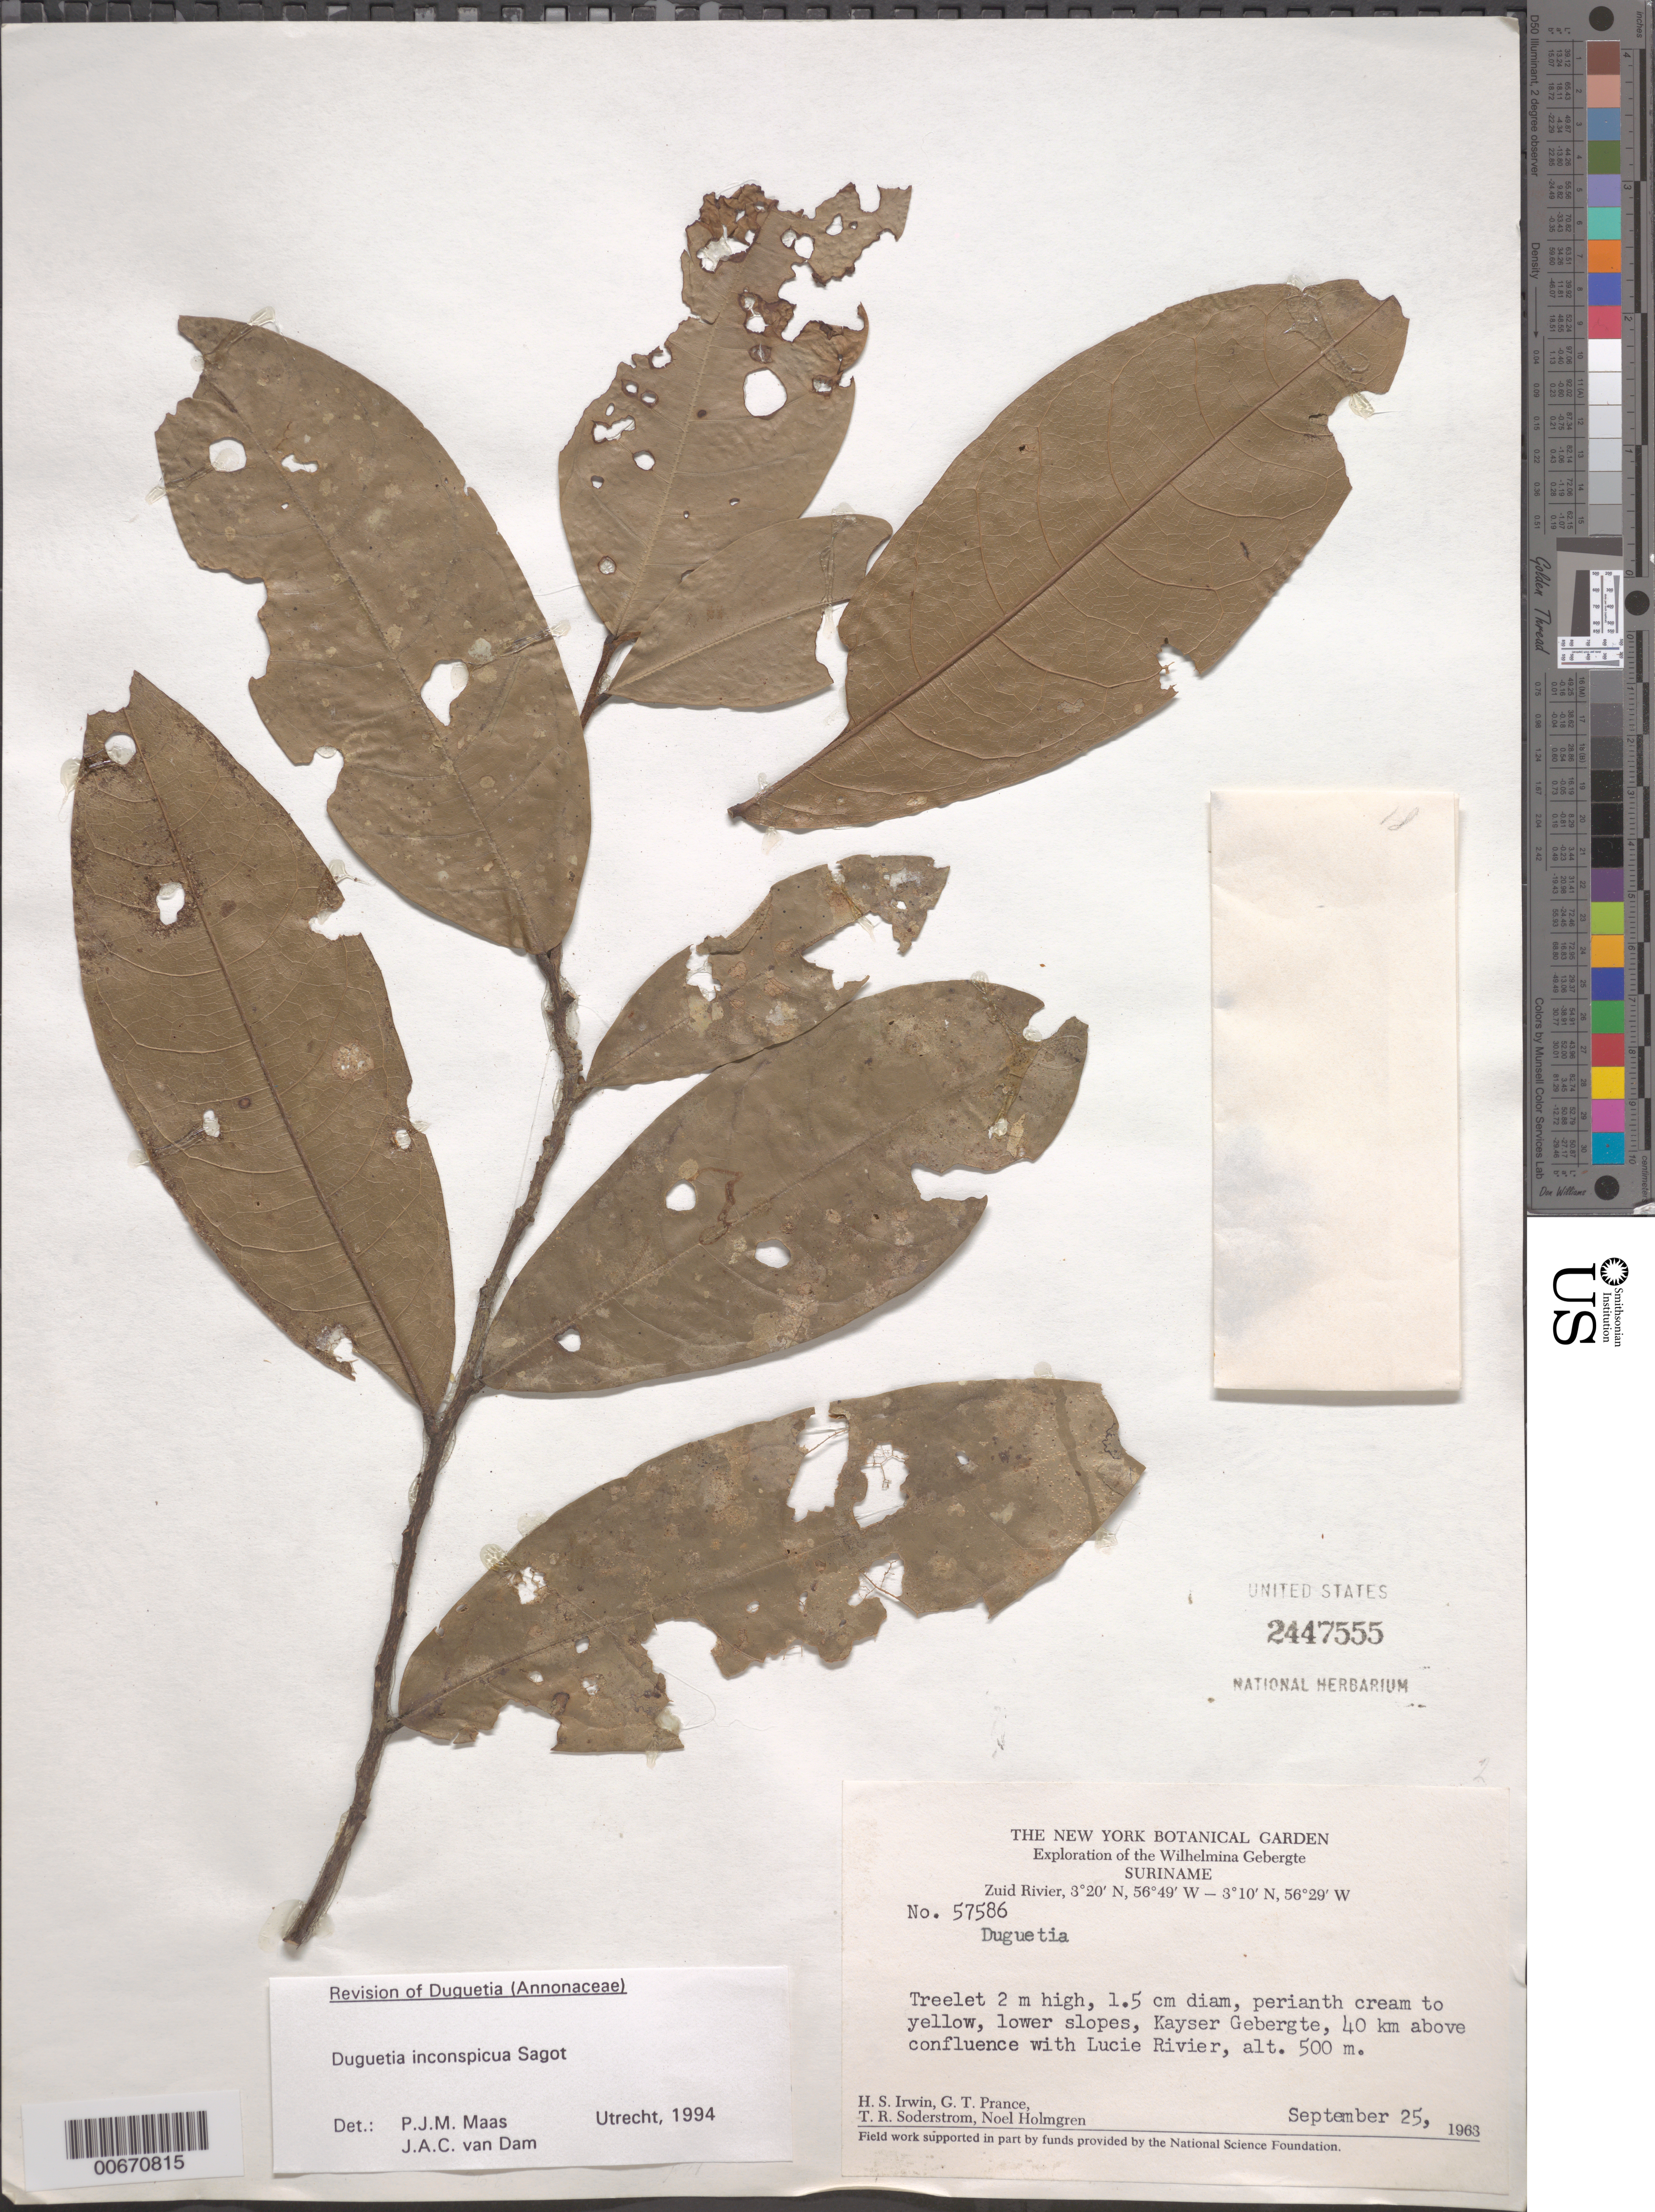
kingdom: Plantae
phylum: Tracheophyta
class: Magnoliopsida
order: Magnoliales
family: Annonaceae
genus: Duguetia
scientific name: Duguetia inconspicua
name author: Sagot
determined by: Maas, P. J.; Dam, J. A.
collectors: H. Irwin, G. T. Prance, T. R. Soderstrom & N. H. Holmgren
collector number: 57586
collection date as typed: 25-Sep-63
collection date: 1963-09-25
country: Suriname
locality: Kayser Airstrip, Zuid R., 45 km above confl. with Lucie R., Wilhelmina Gebergte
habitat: Low slopes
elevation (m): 500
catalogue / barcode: US 2447555